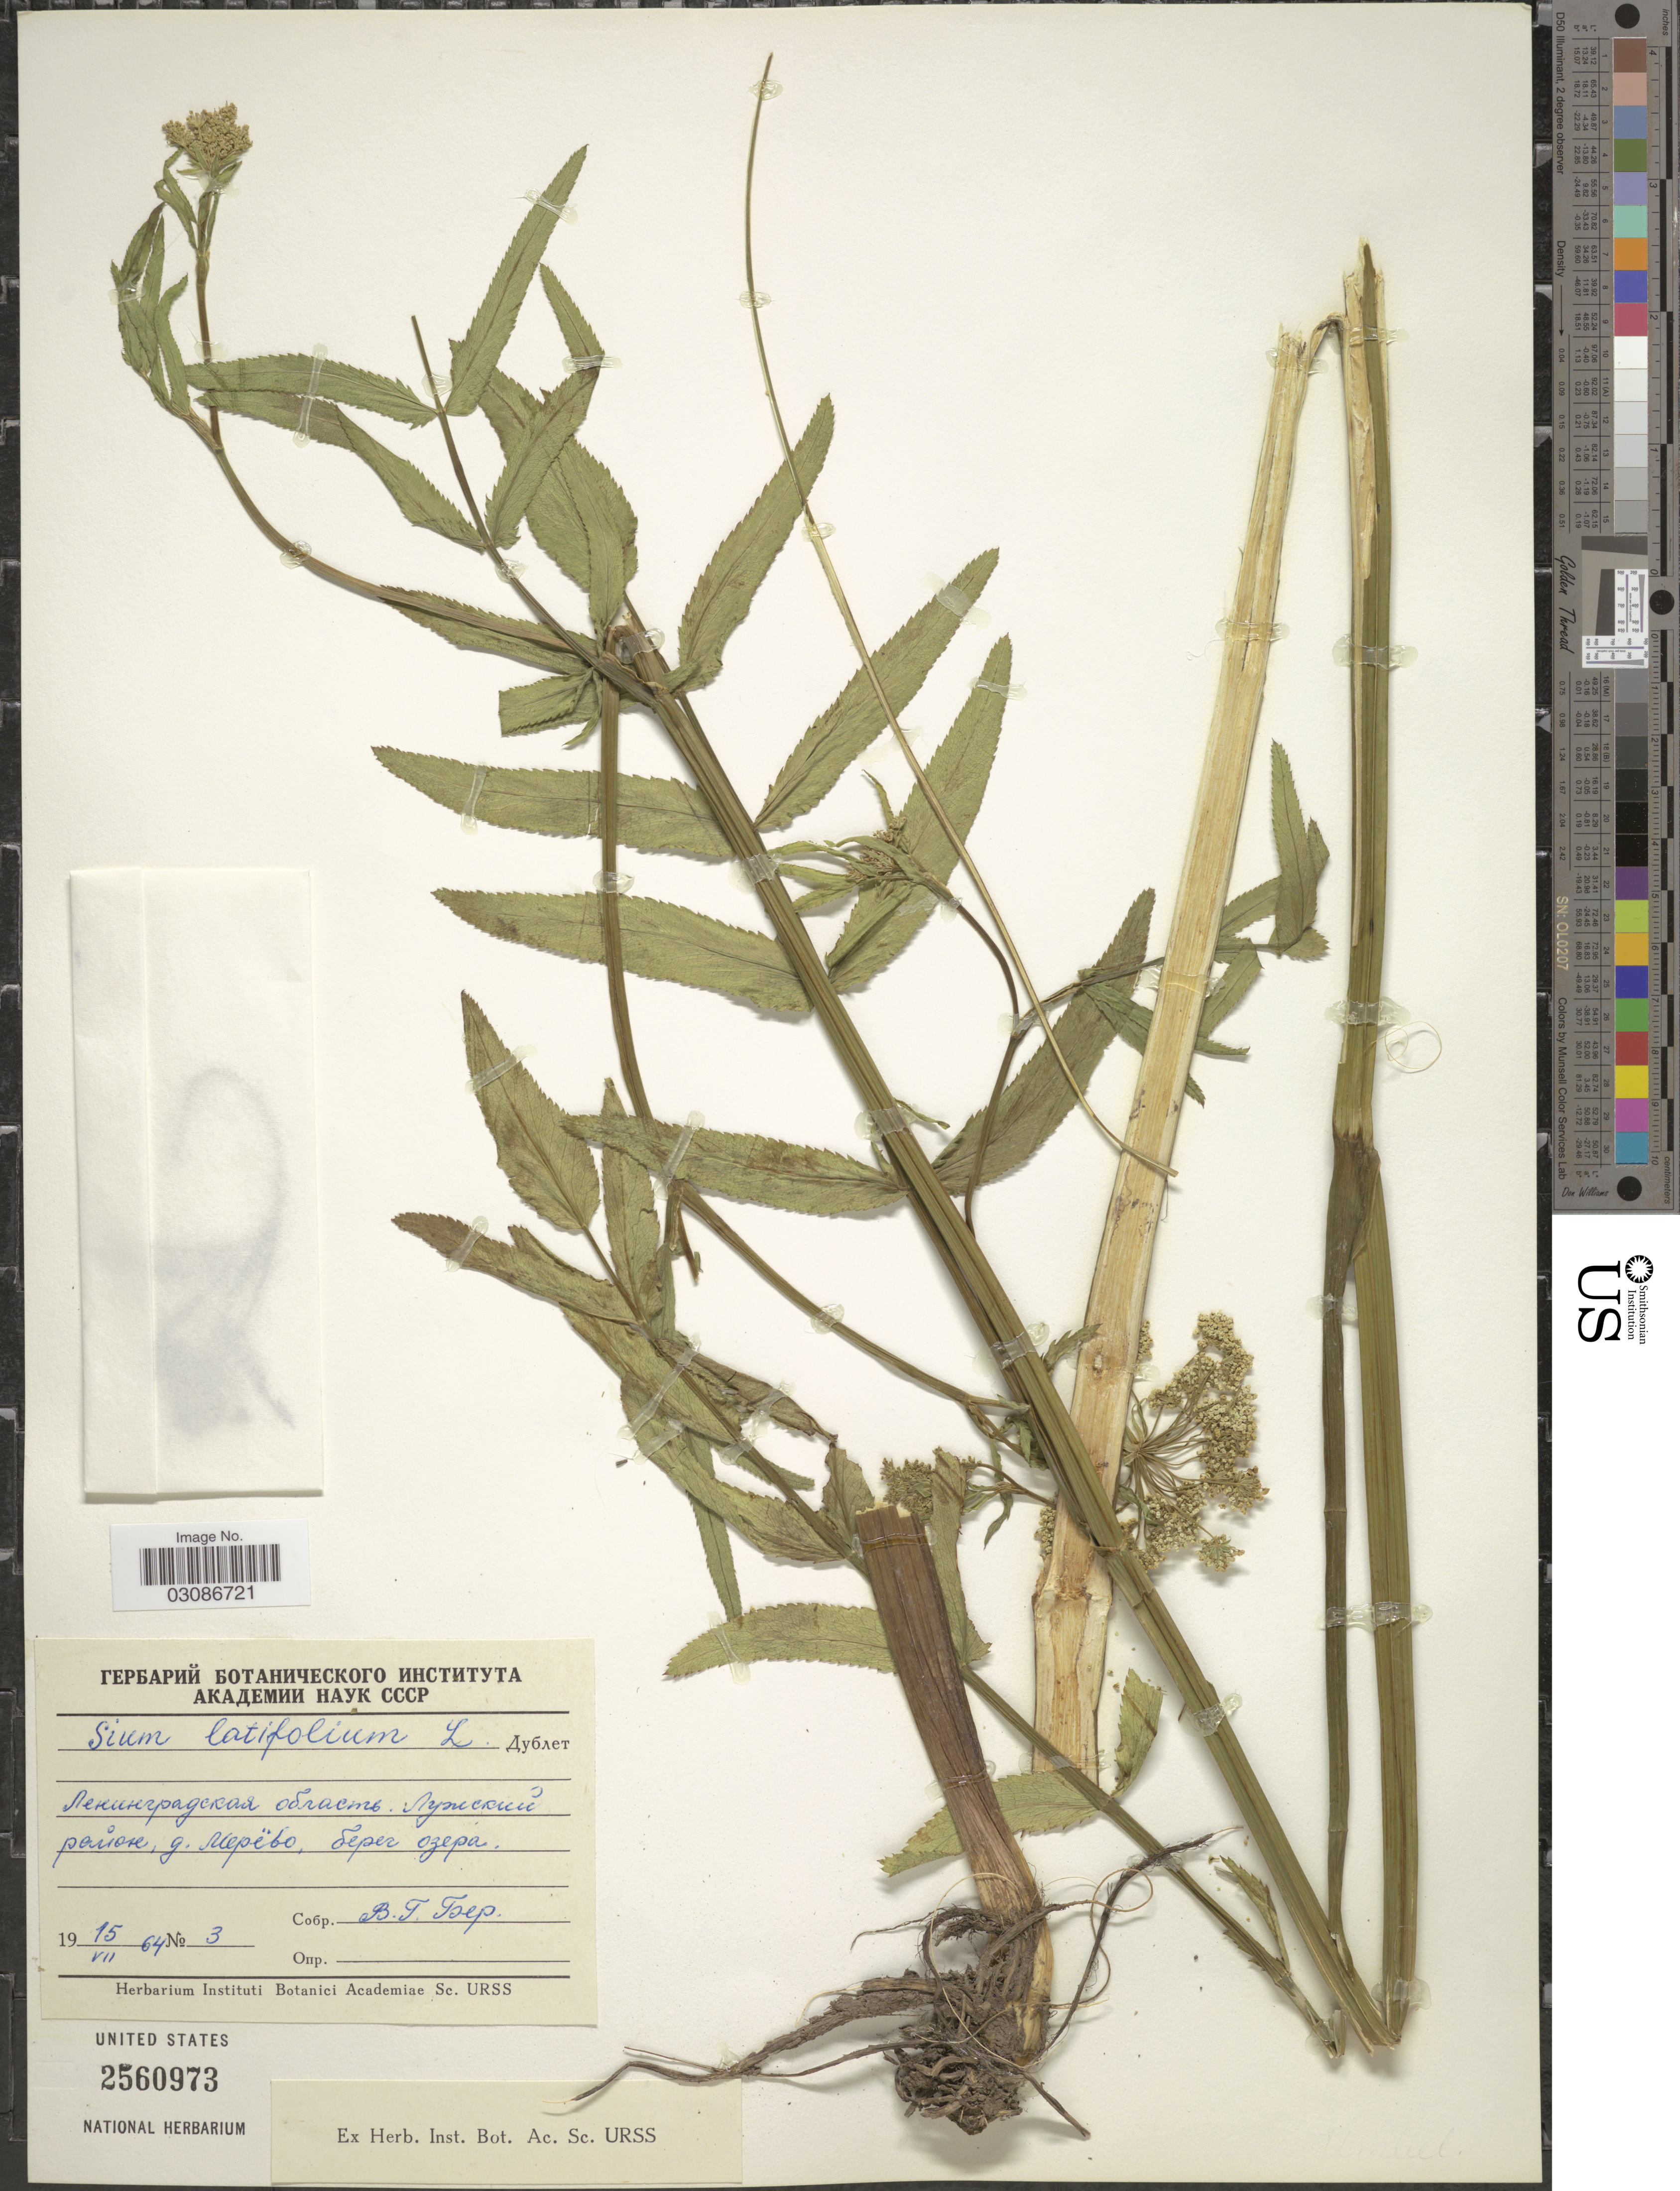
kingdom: Plantae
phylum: Tracheophyta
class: Magnoliopsida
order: Apiales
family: Apiaceae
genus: Sium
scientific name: Sium latijugum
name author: C.B. Clarke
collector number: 3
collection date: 1964-07-15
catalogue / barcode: US 2560973